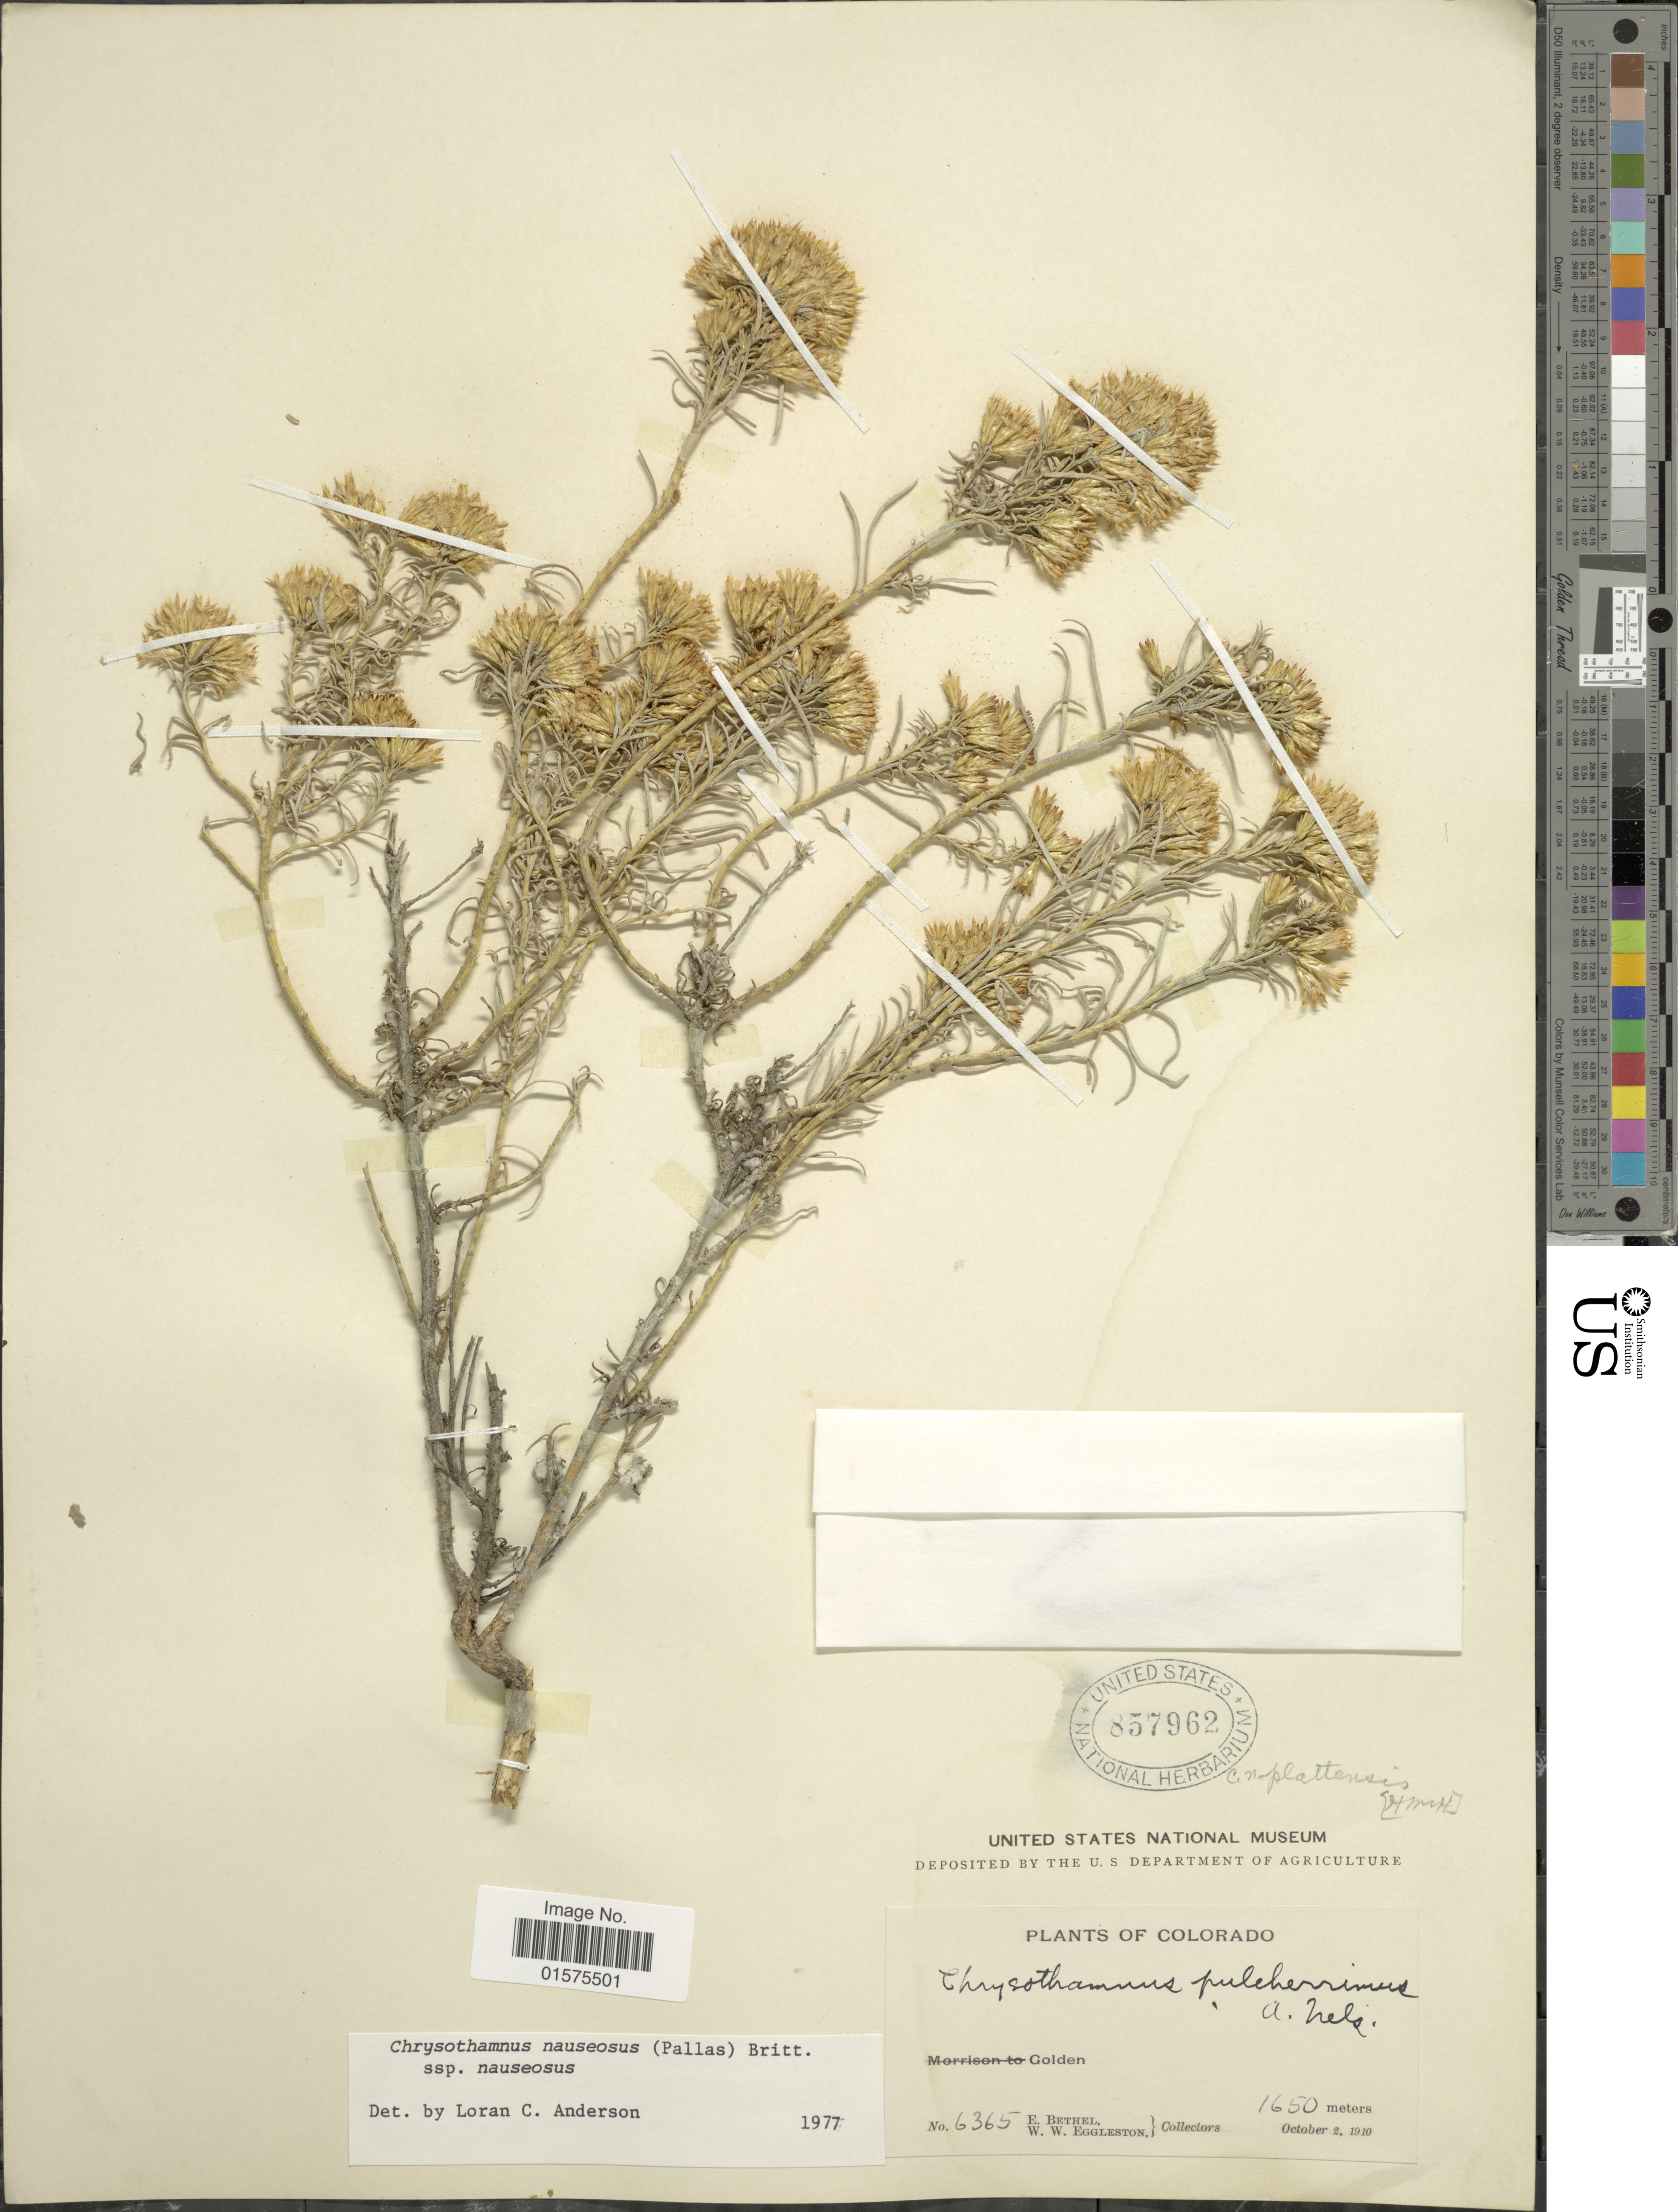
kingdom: Plantae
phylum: Tracheophyta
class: Magnoliopsida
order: Asterales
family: Asteraceae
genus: Ericameria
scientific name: Ericameria nauseosa var. nauseosa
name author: (Pall. ex Pursh) G.L. Nesom & G.I. Baird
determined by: Urbatsch, Lowell E., Curator (LSU), Louisiana State University (UNITED STATES)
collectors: E. Bethel & W. W. Eggleston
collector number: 6365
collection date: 1910-10-02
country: United States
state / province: Colorado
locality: Golden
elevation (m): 1650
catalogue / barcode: US 857962